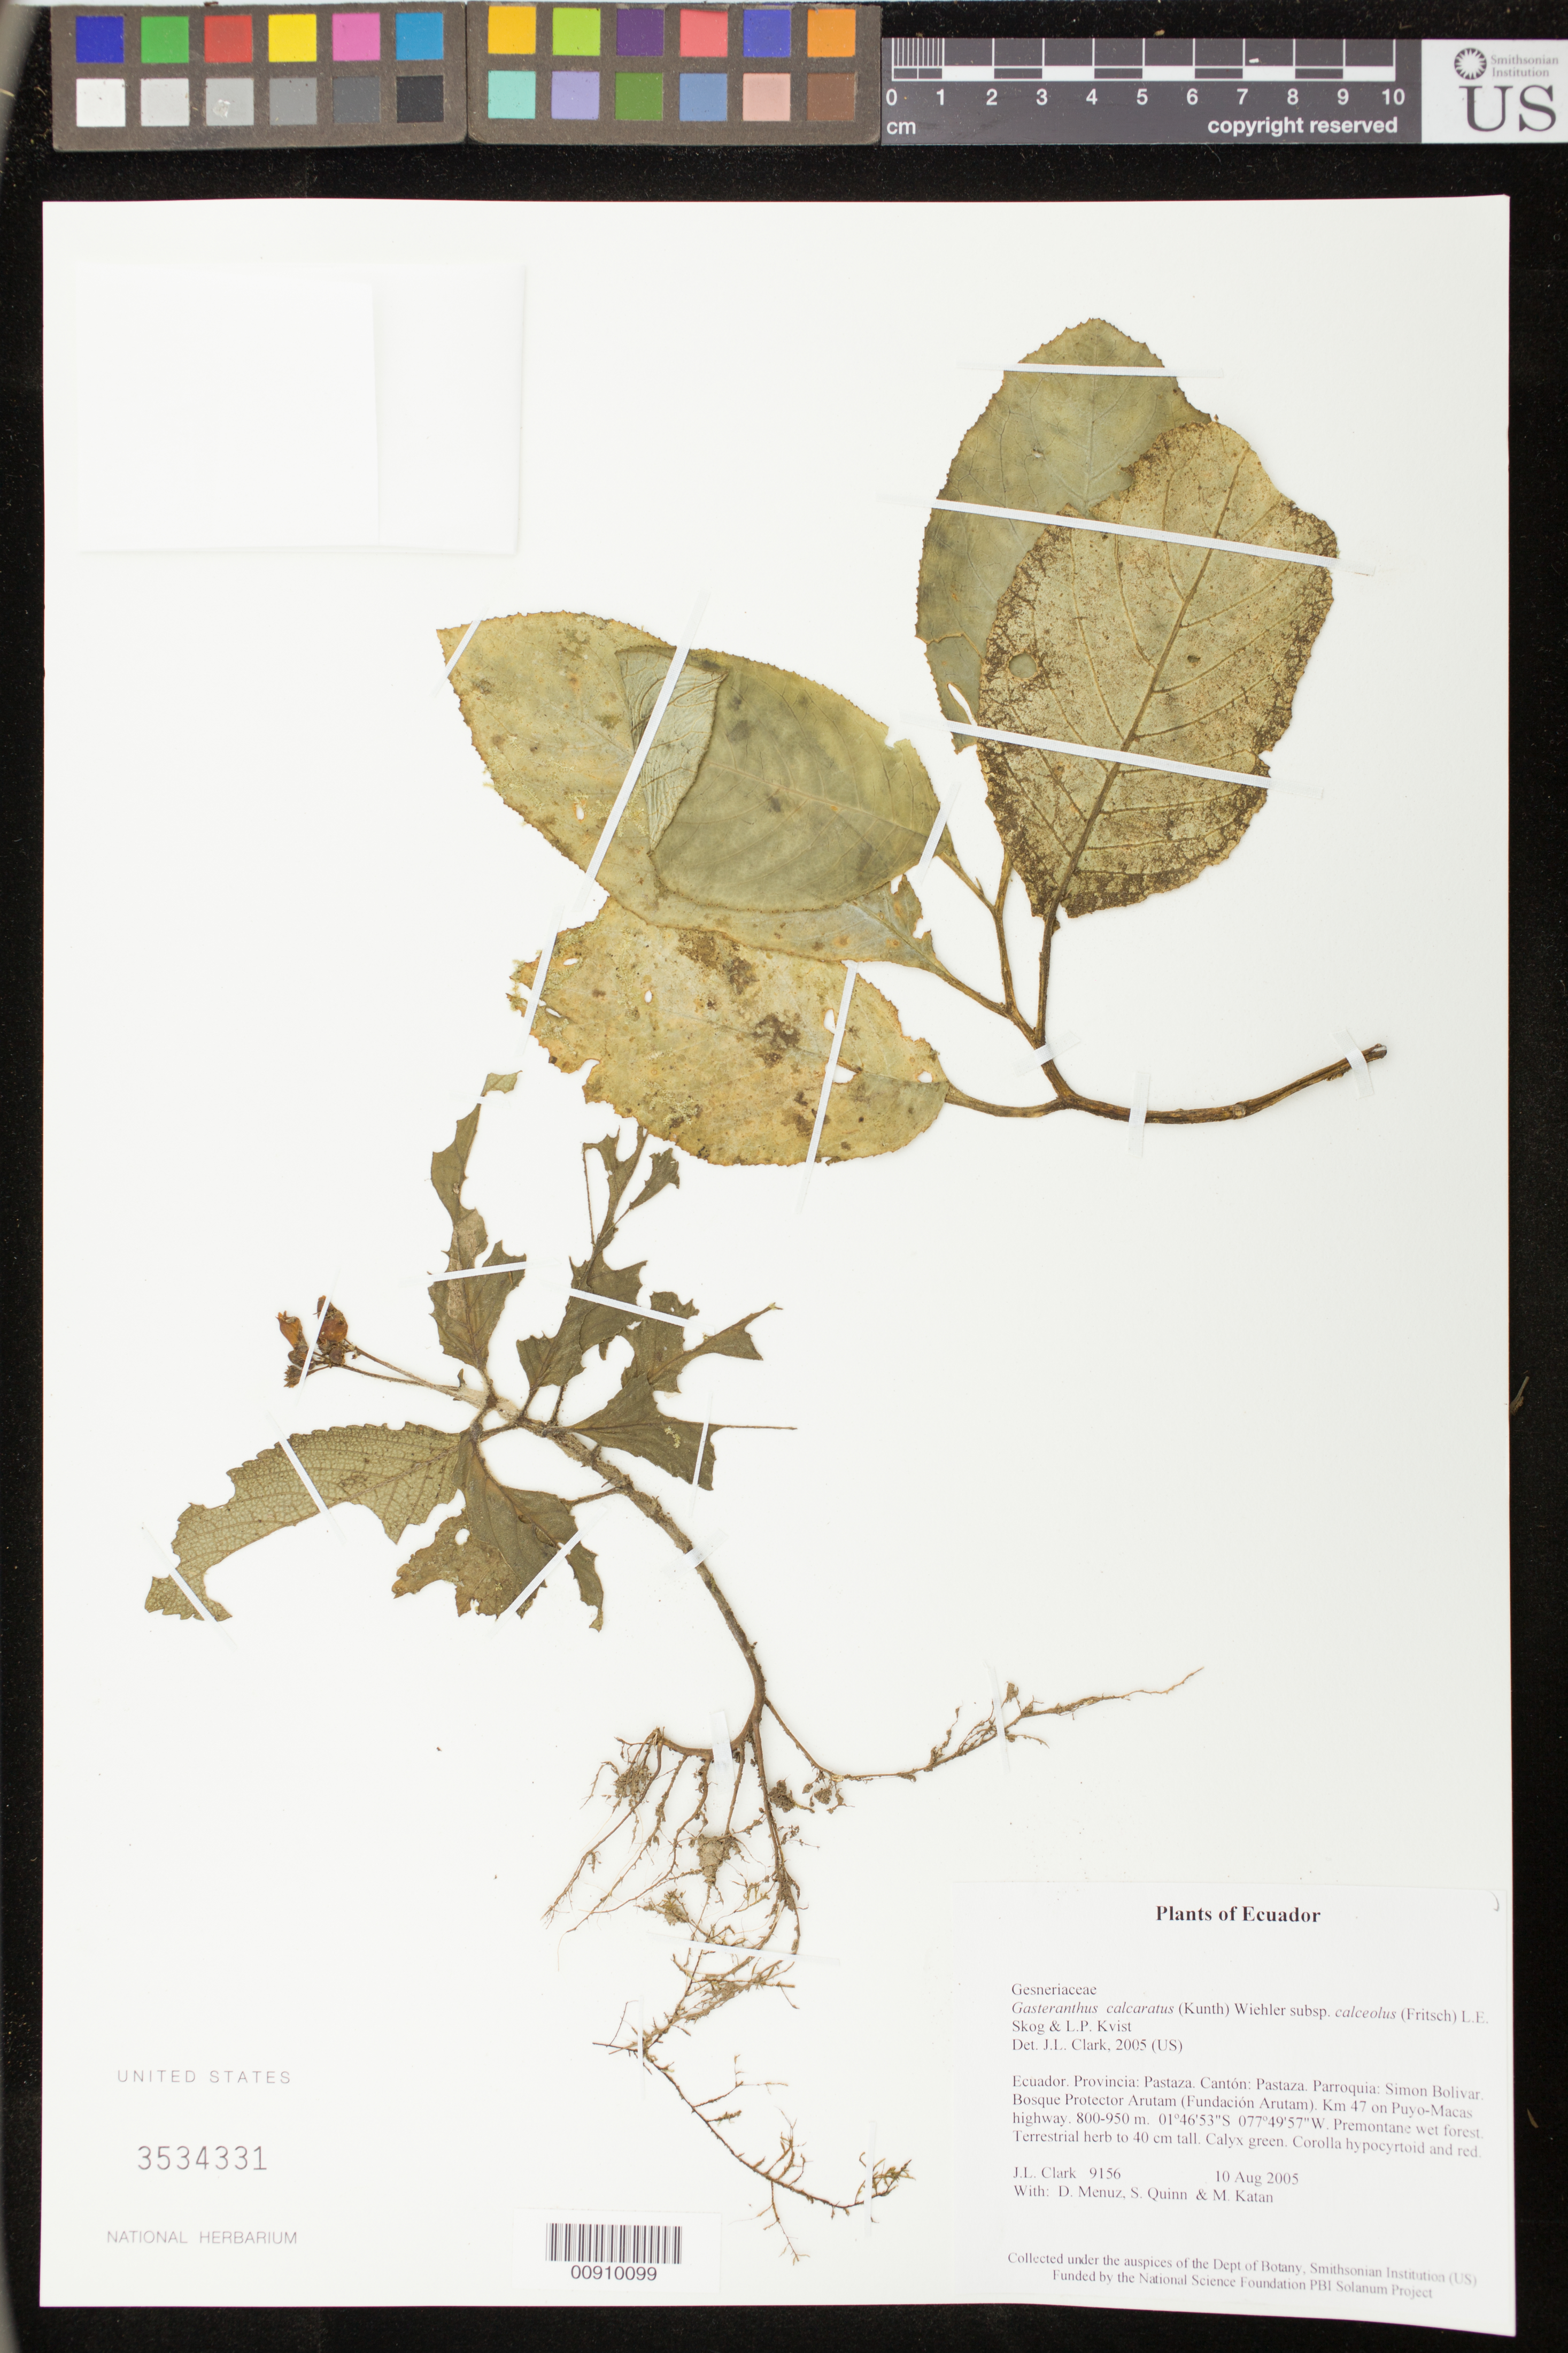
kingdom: Plantae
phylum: Tracheophyta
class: Magnoliopsida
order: Lamiales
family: Gesneriaceae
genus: Gasteranthus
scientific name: Gasteranthus calcaratus subsp. calceolus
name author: (Fritsch) L.E. Skog & L.P. Kvist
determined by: Clark, J. L., (SEL), The Marie Selby Botanical Garden (UNITED STATES)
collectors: J. L. Clark, D. Menuz, S. Quinn & M. Katan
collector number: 9156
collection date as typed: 10 Aug 2005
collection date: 2005-08-10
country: Ecuador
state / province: Pastaza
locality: Pastaza. Parroquia: Simon Bolivar. Bosque Protector Arutam (Fundación Arutam). Km 47 on Puyo-Macas highway.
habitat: Premontane wet forest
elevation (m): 800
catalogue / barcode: US 3534331